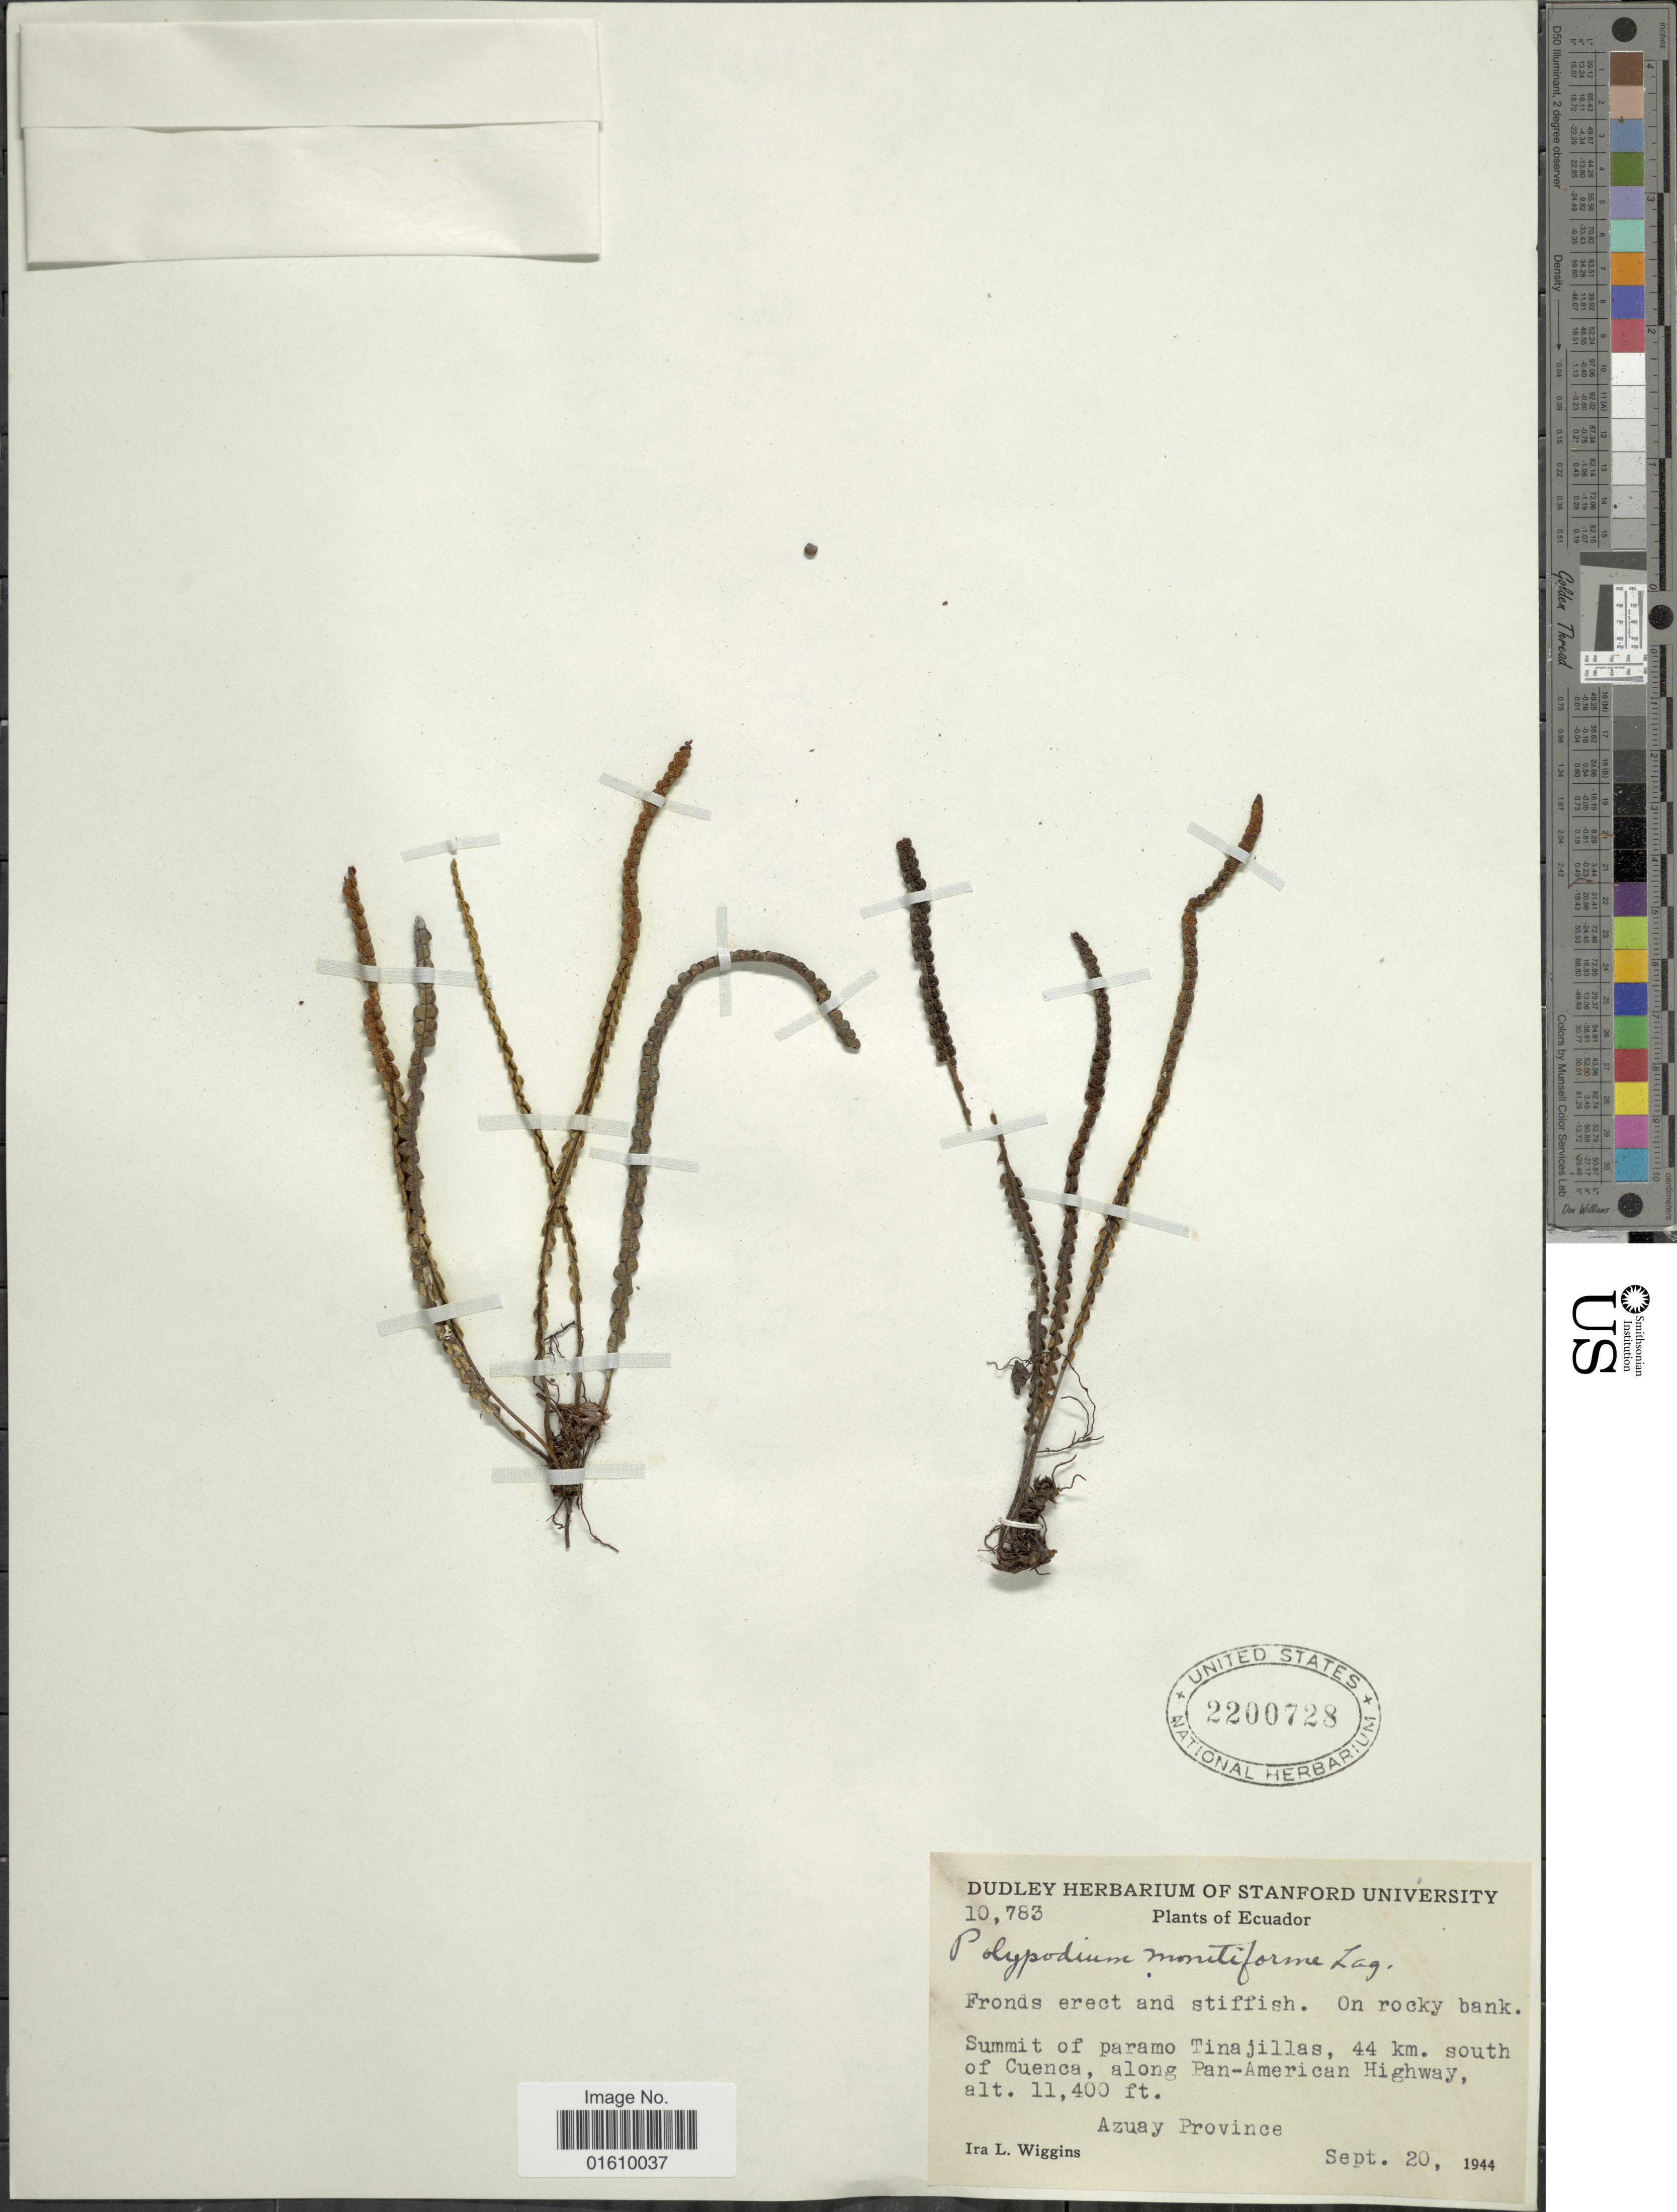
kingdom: Plantae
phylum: Tracheophyta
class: Polypodiopsida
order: Polypodiales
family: Polypodiaceae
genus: Melpomene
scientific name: Melpomene moniliformis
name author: (Lag. ex Sw.) A.R. Sm. & R.C. Moran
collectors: I. L. Wiggins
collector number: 10783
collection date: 1944-09-20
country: Ecuador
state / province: Azuay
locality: Summit of paramo Tinajillasm, 44 km. South of Cuenca, along Pan - Americanb Highway.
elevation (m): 3475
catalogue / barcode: US 2200728